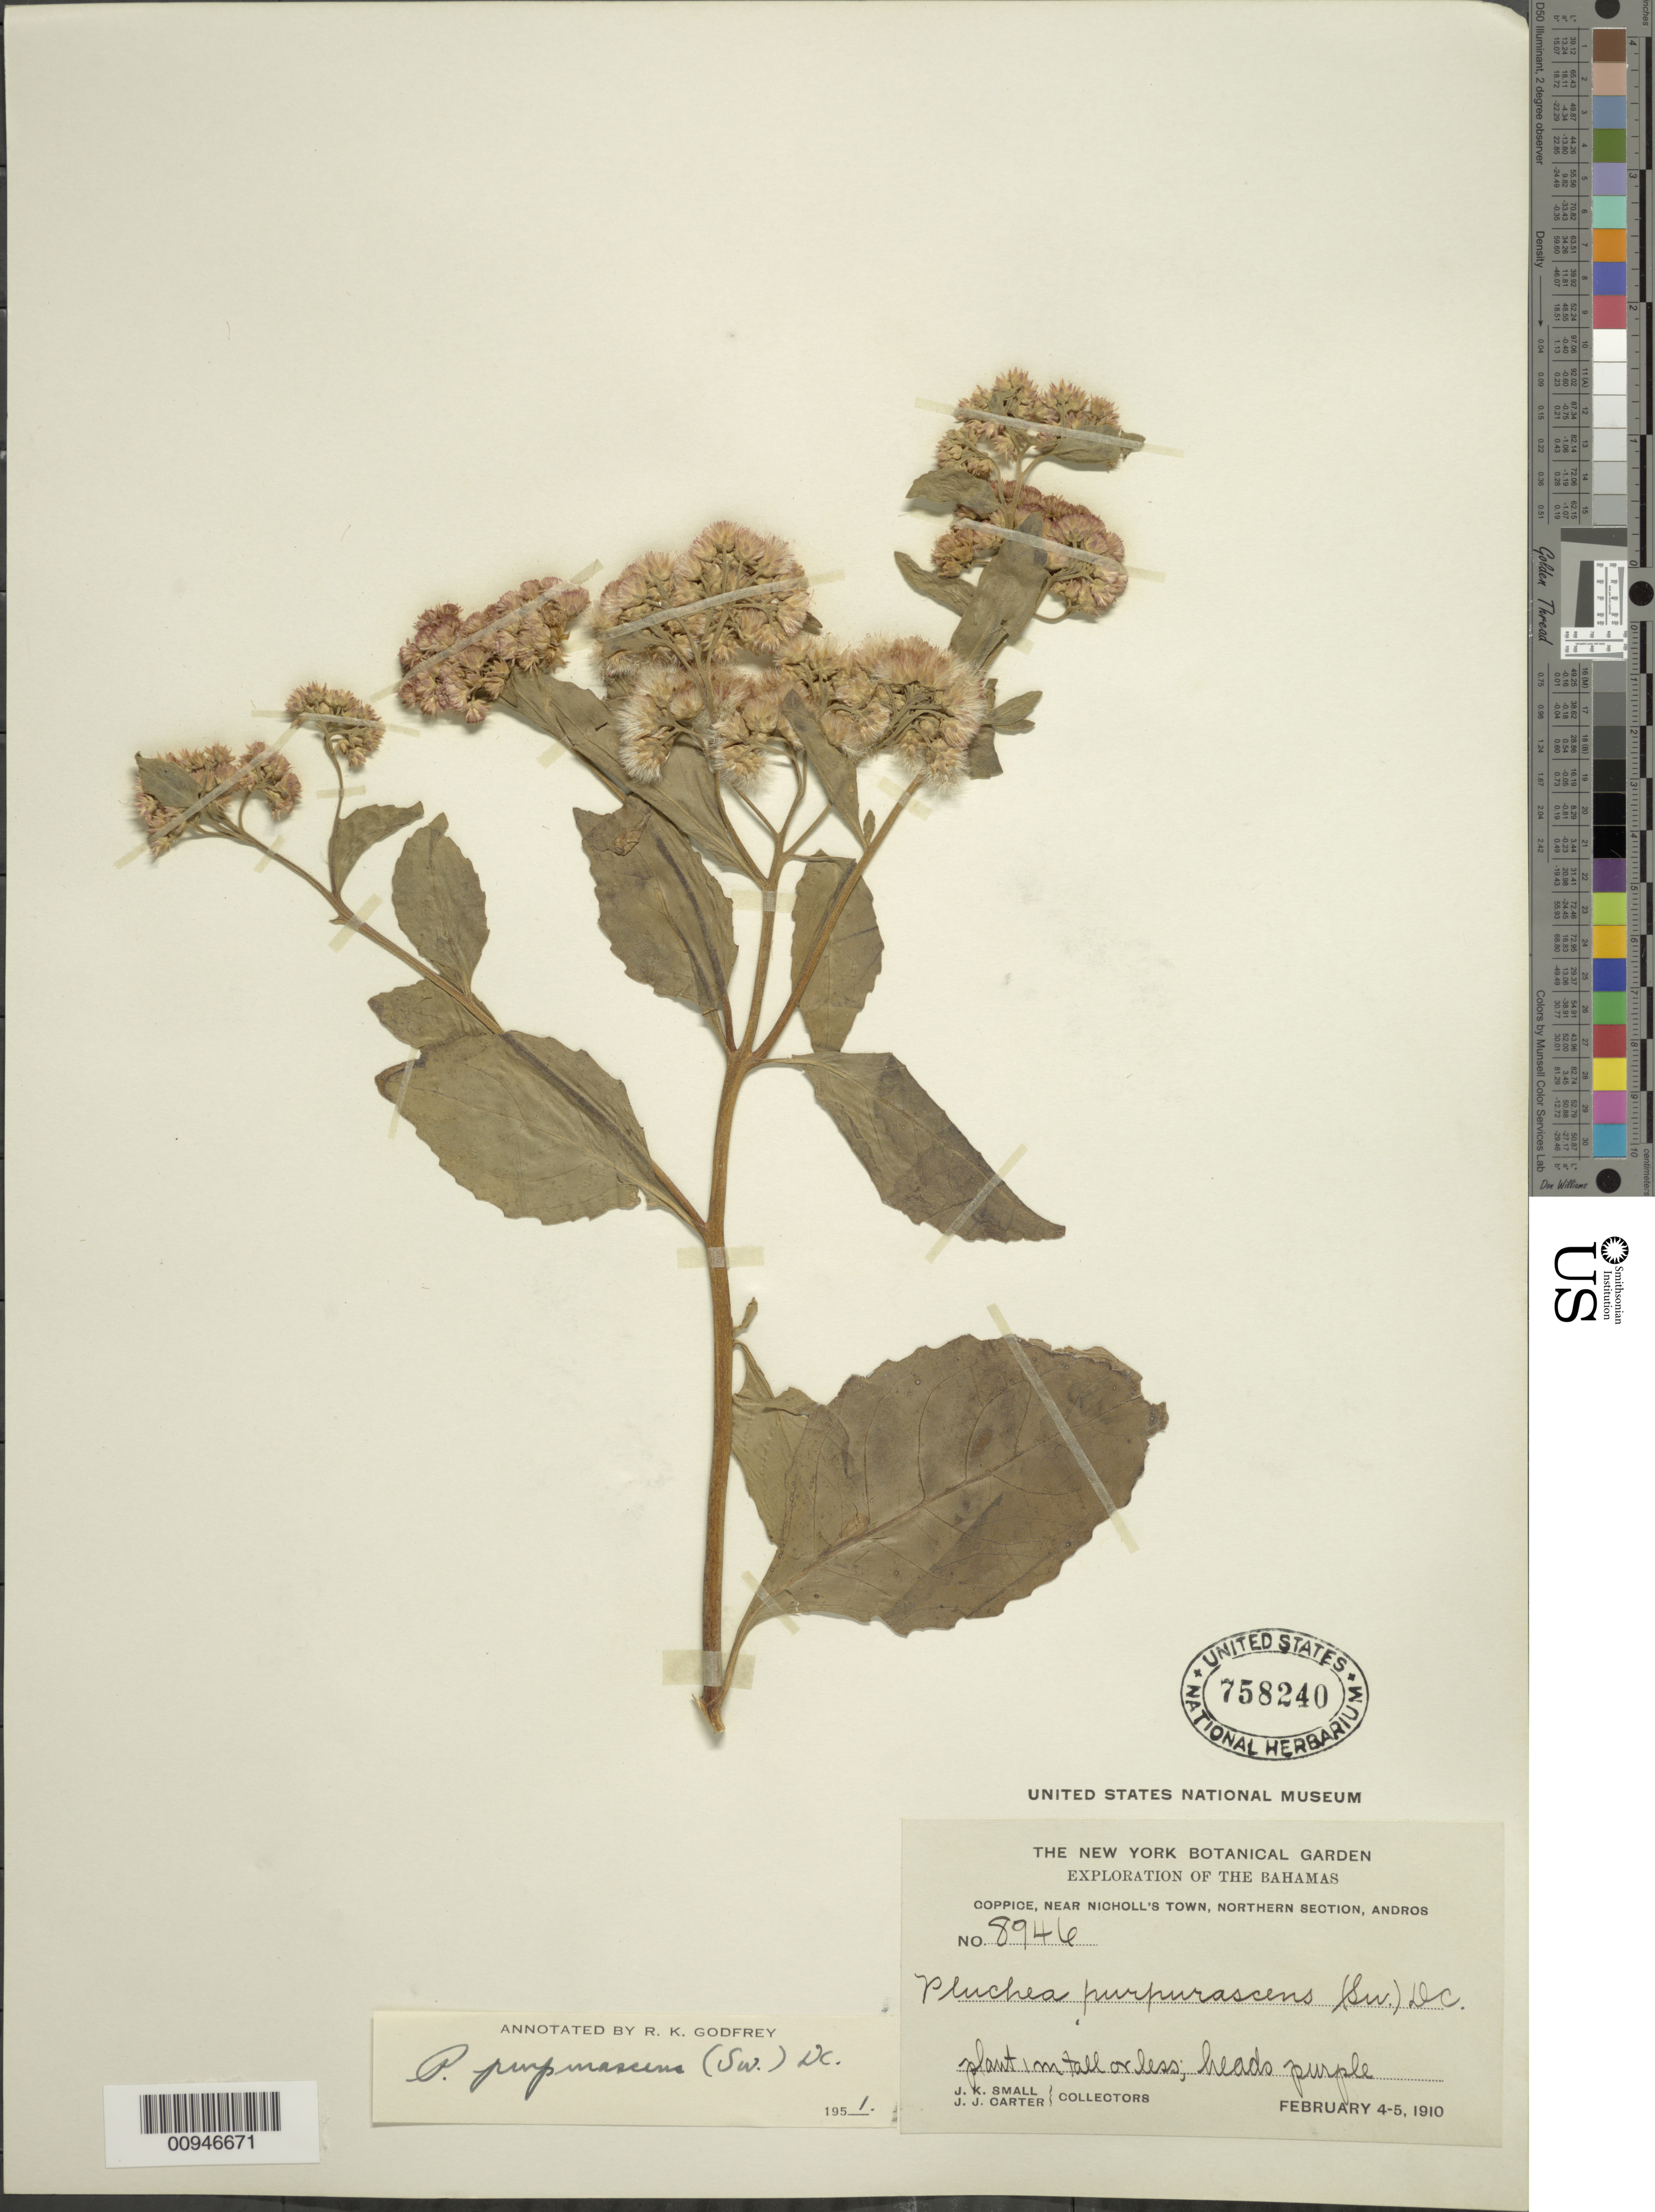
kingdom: Plantae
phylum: Tracheophyta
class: Magnoliopsida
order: Asterales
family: Asteraceae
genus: Pluchea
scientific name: Pluchea odorata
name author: (L.) Cass.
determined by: Godfrey, R. K.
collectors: J. K. Small & J. J. Carter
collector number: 8946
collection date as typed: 04 Feb 1910 to 05 Feb 1910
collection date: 1910-02-04/1910-02-05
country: Bahamas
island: Andros Island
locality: Near Nicholl's town, northern section, Andros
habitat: Coppice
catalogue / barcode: US 758240